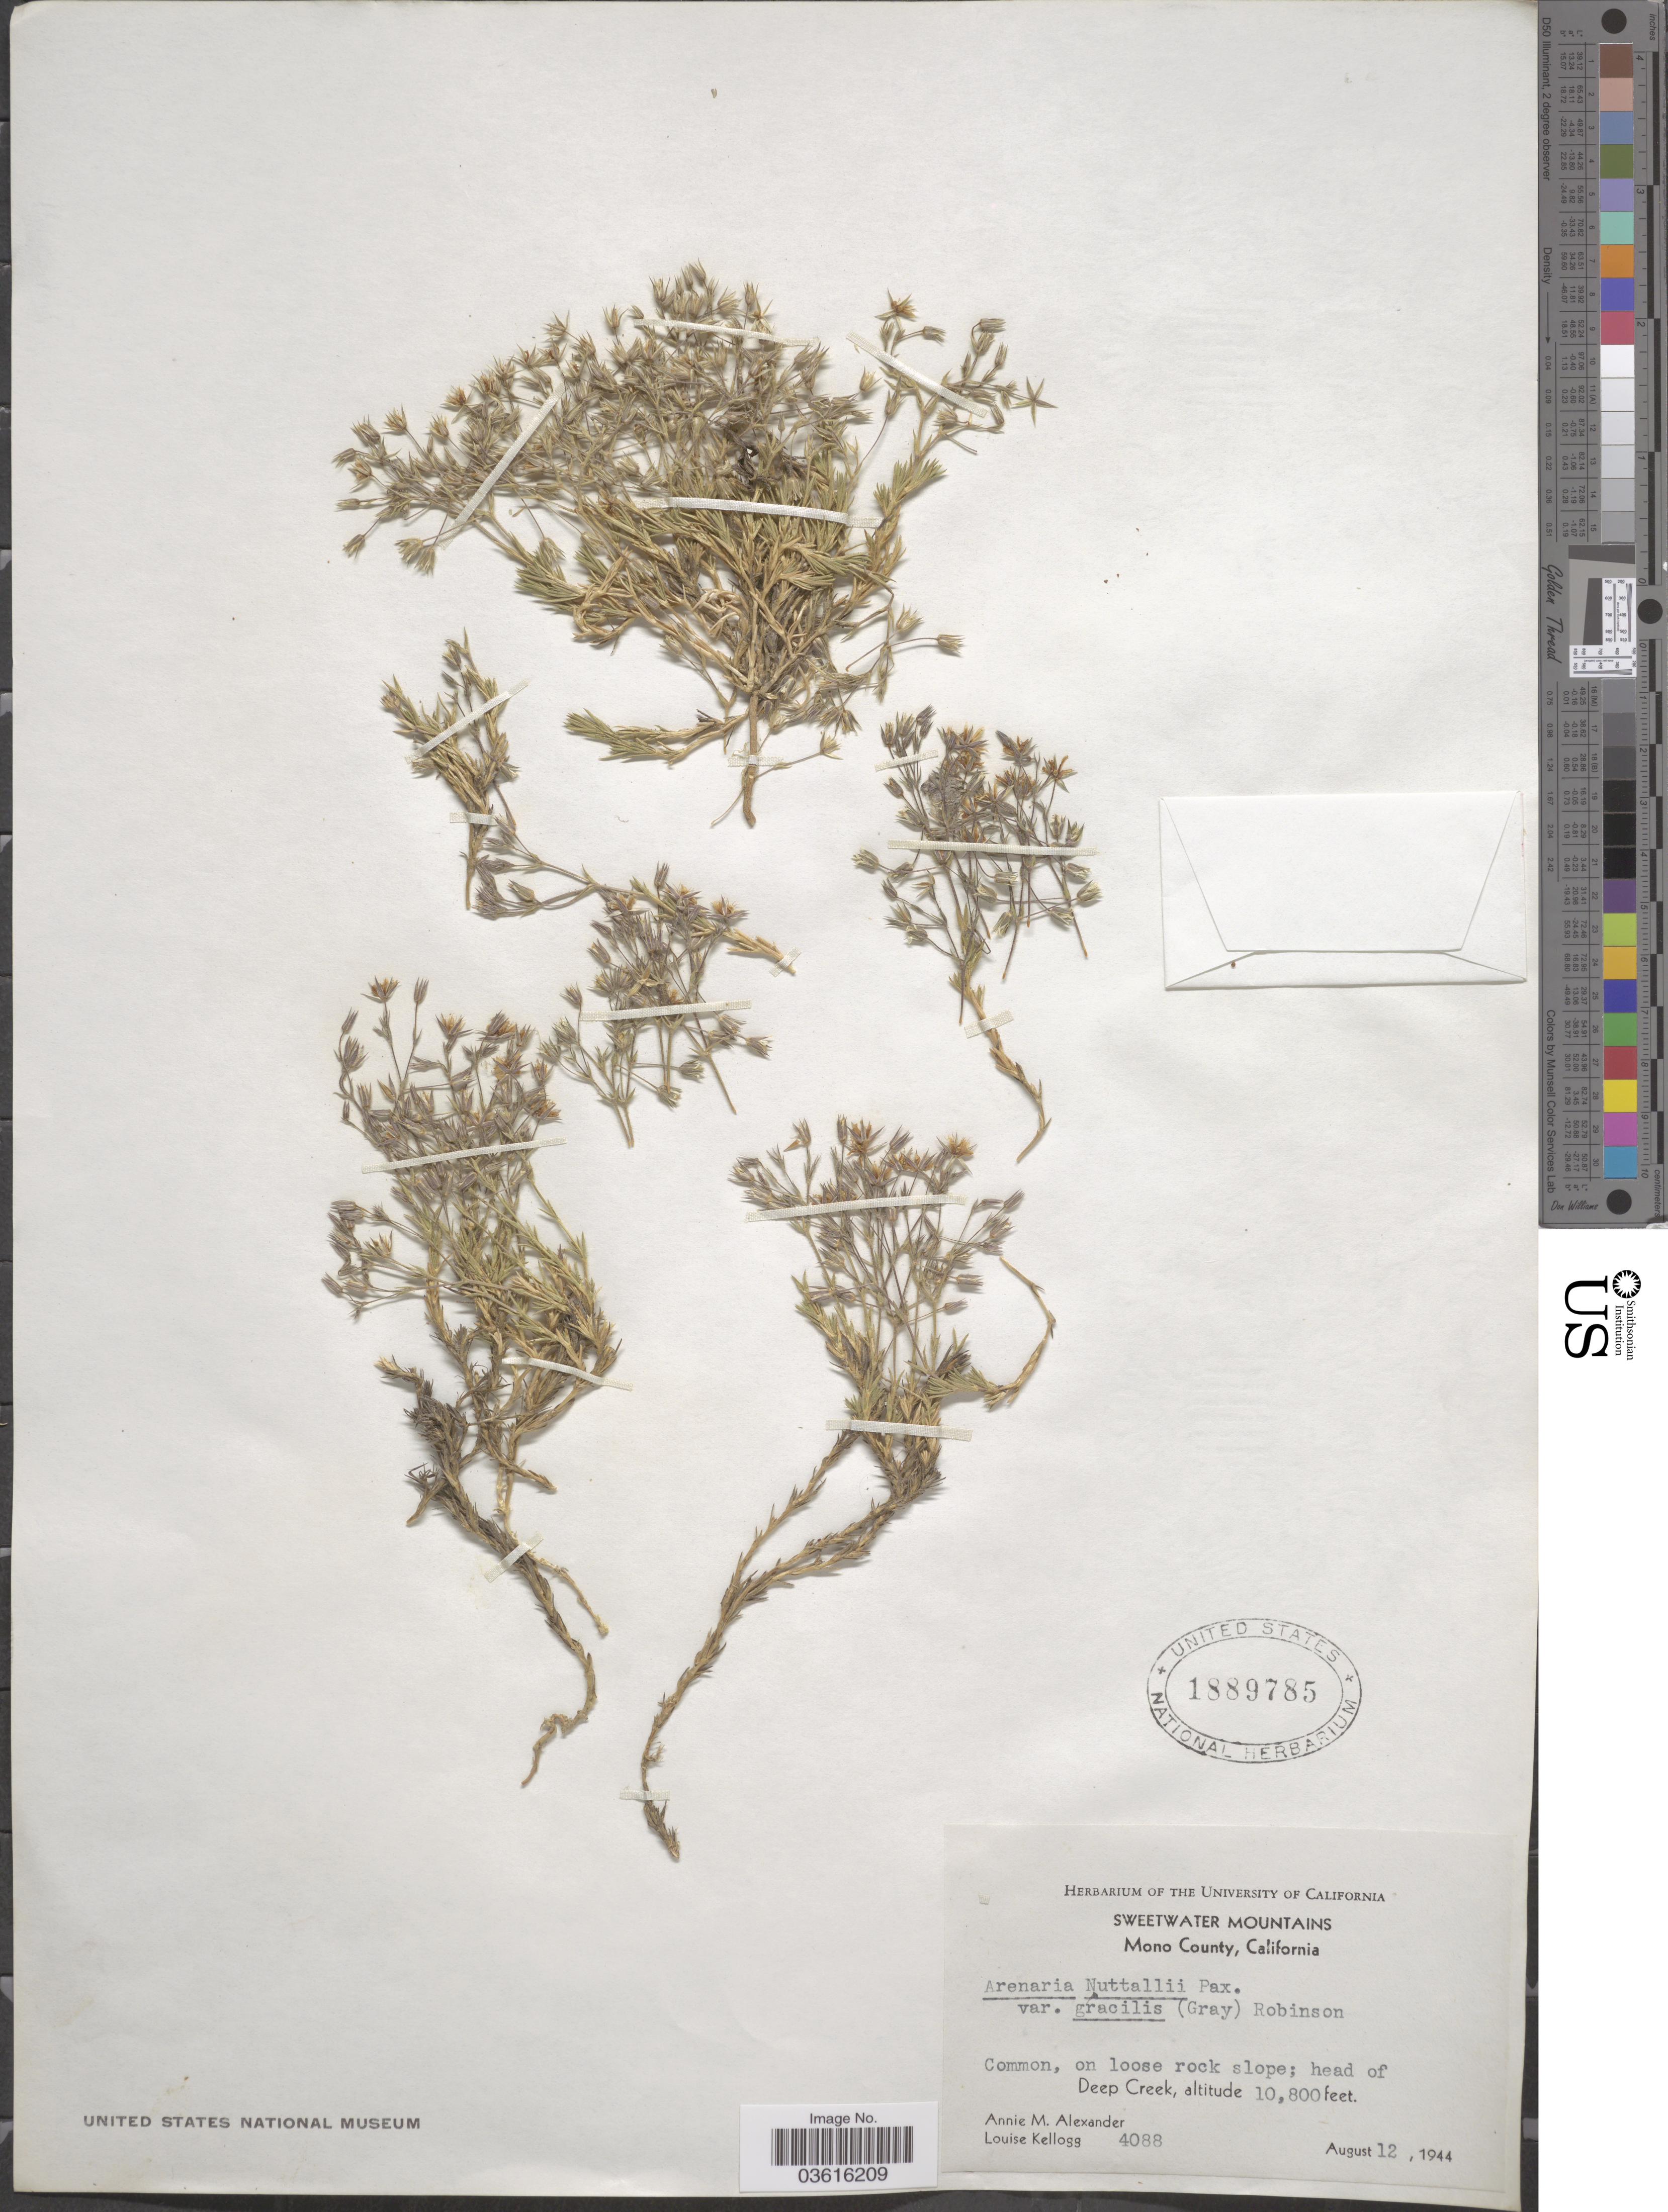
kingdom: Plantae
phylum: Tracheophyta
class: Magnoliopsida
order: Caryophyllales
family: Caryophyllaceae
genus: Minuartia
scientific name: Minuartia nuttallii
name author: (Pax) Briq.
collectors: A. M. Alexander & L. Kellogg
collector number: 4088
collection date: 1944-08-12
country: United States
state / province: California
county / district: Mono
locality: Sweetwater Mountains. Mono County. Head of Deep Creek.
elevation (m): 3292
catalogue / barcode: US 1889785